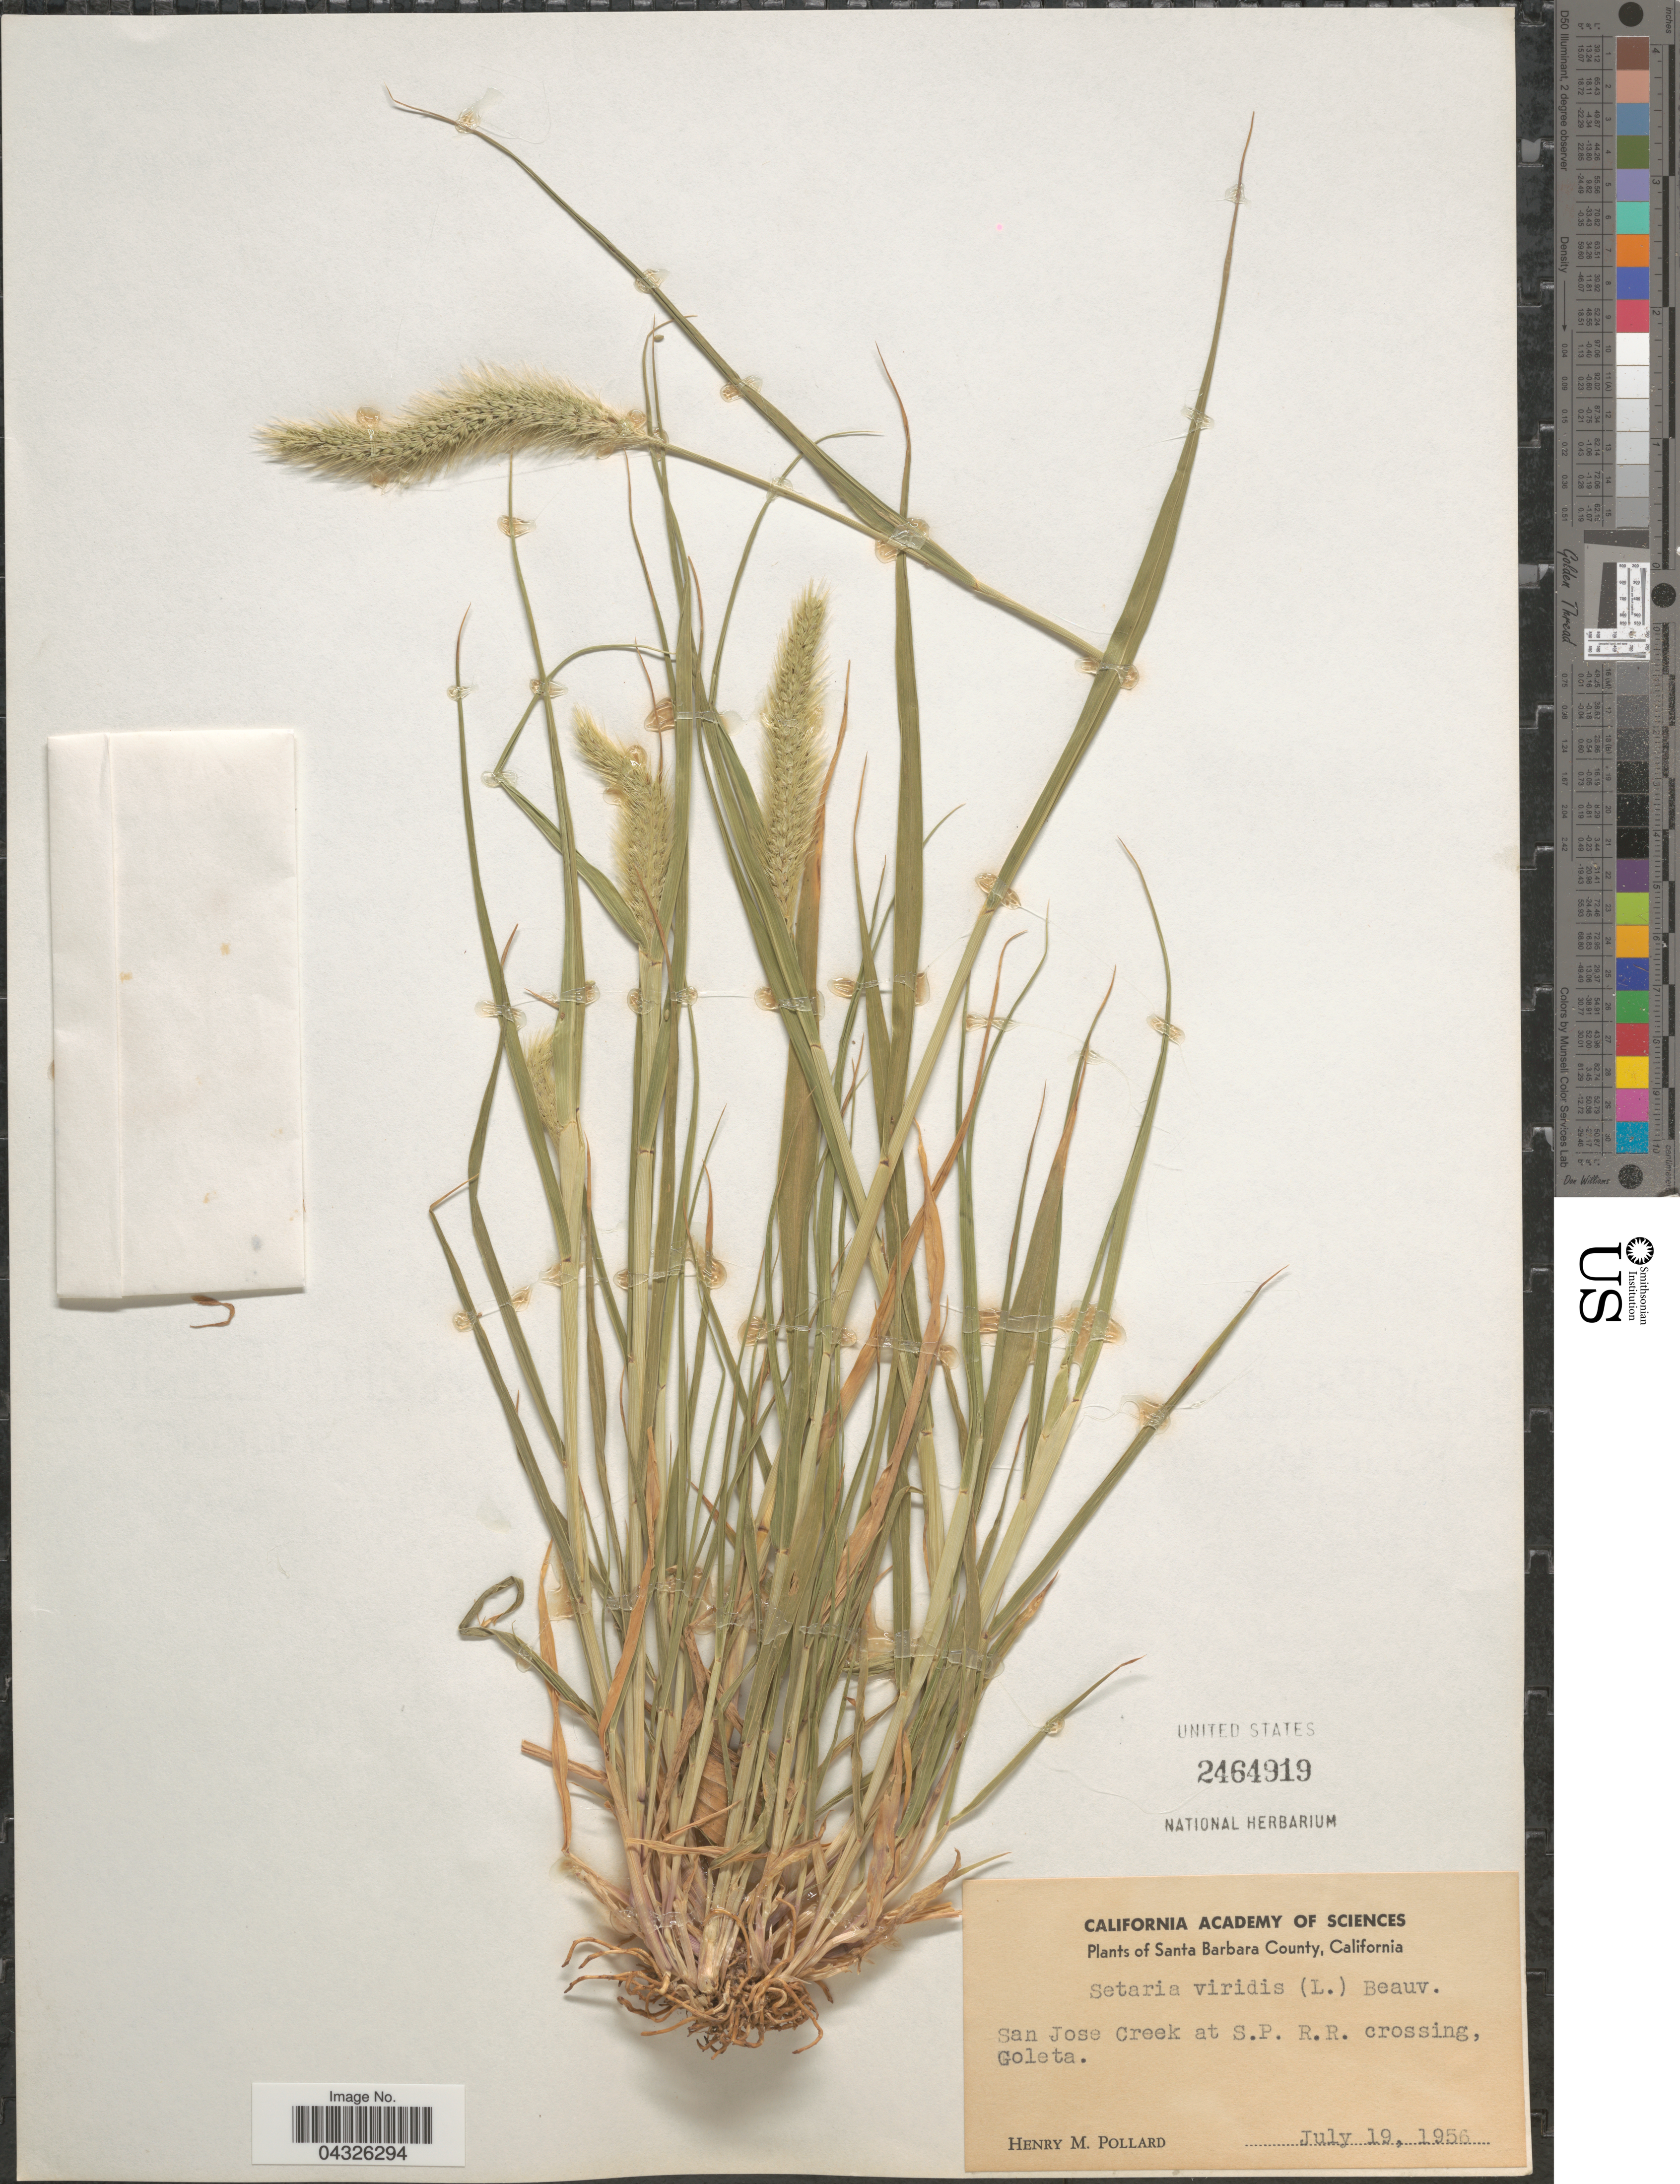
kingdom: Plantae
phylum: Tracheophyta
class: Liliopsida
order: Poales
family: Poaceae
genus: Setaria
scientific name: Setaria viridis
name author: (L.) P. Beauv.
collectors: H. M. Pollard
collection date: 1956-07-19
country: United States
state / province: California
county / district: Santa Barbara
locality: Santa Barbara County. San Jose Creek at S.P. R.R. crossing, Goleta.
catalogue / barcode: US 2464919